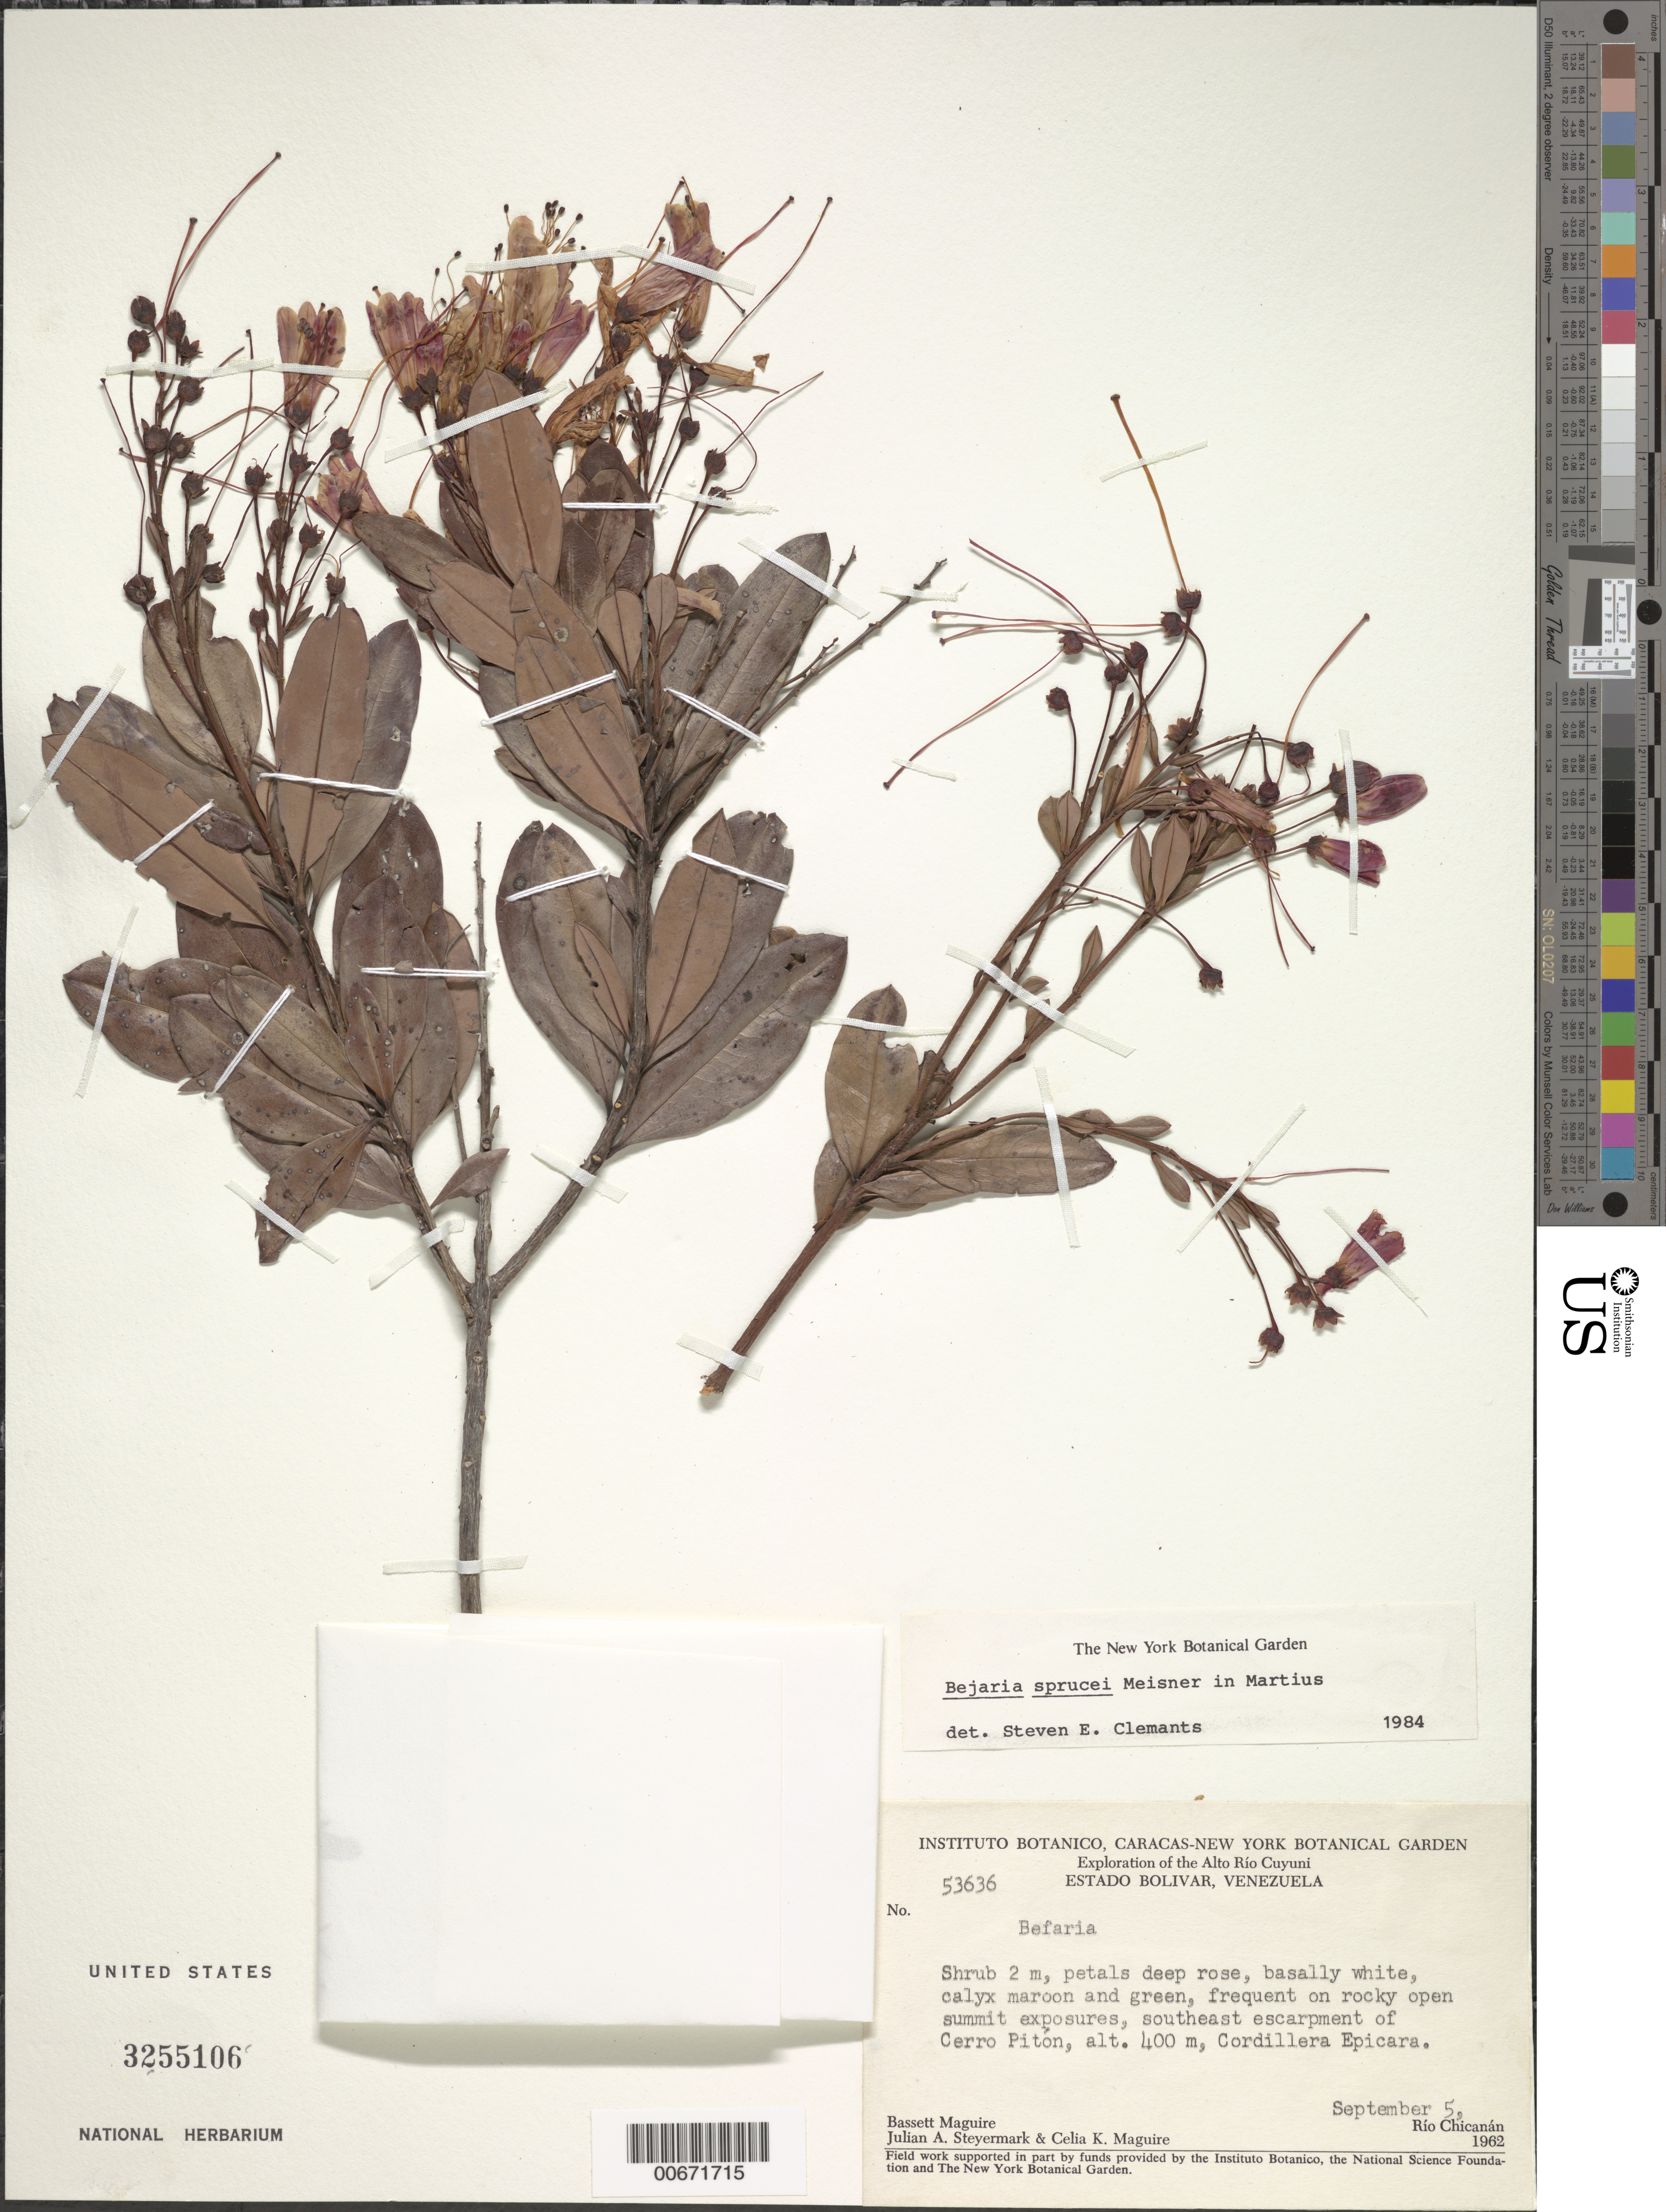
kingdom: Plantae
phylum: Tracheophyta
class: Magnoliopsida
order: Ericales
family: Ericaceae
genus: Bejaria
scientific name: Bejaria sprucei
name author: Meisn.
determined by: Clemants, S. E.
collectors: B. Maguire, J. Steyermark & C. K. Maguire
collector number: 53636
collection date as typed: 5-Sep-62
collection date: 1962-09-05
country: Venezuela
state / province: Bolívar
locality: Alto Río Cuyuni, Cerro Pitón, Cordillera Epicara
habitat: Rocky open summit exposures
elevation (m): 400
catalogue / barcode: US 3255106